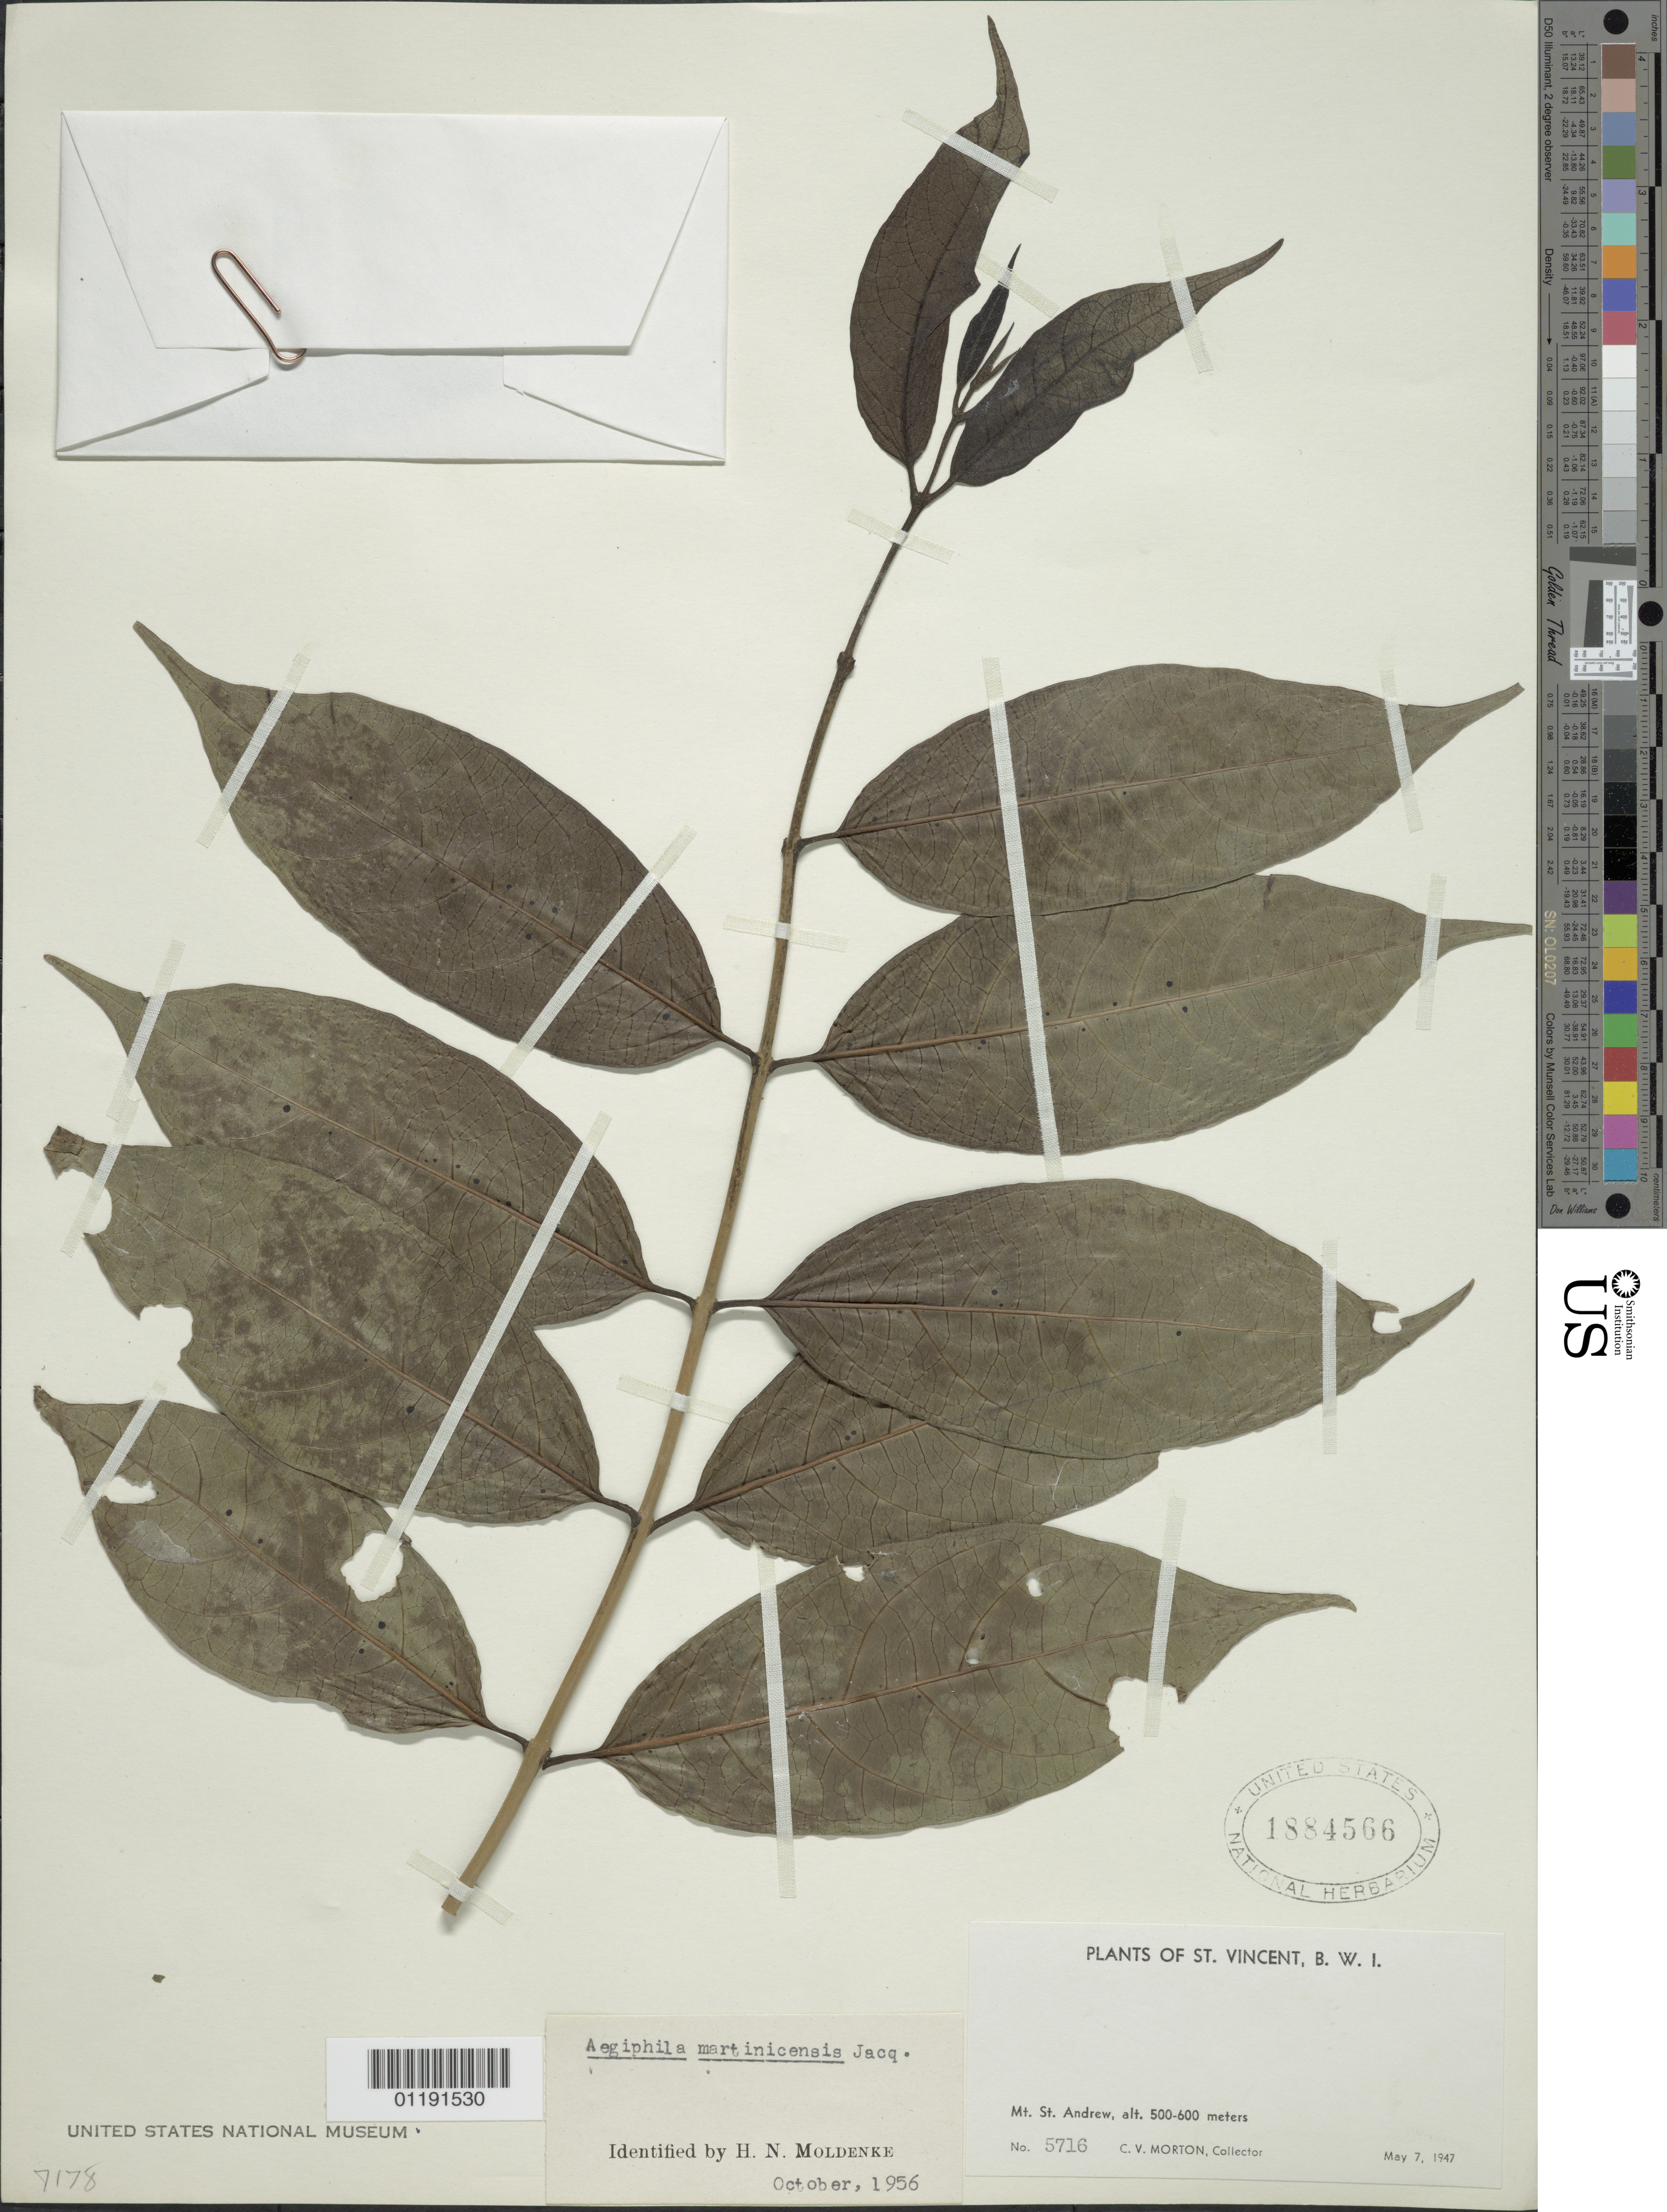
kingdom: Plantae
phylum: Tracheophyta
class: Magnoliopsida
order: Lamiales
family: Lamiaceae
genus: Aegiphila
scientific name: Aegiphila martinicensis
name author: Jacq.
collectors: C. V. Morton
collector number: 5716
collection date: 1947-05-07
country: St. Vincent - Grenadines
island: Saint Vincent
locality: Mt. St. Andrew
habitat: Mountain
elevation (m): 500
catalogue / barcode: US 1884566